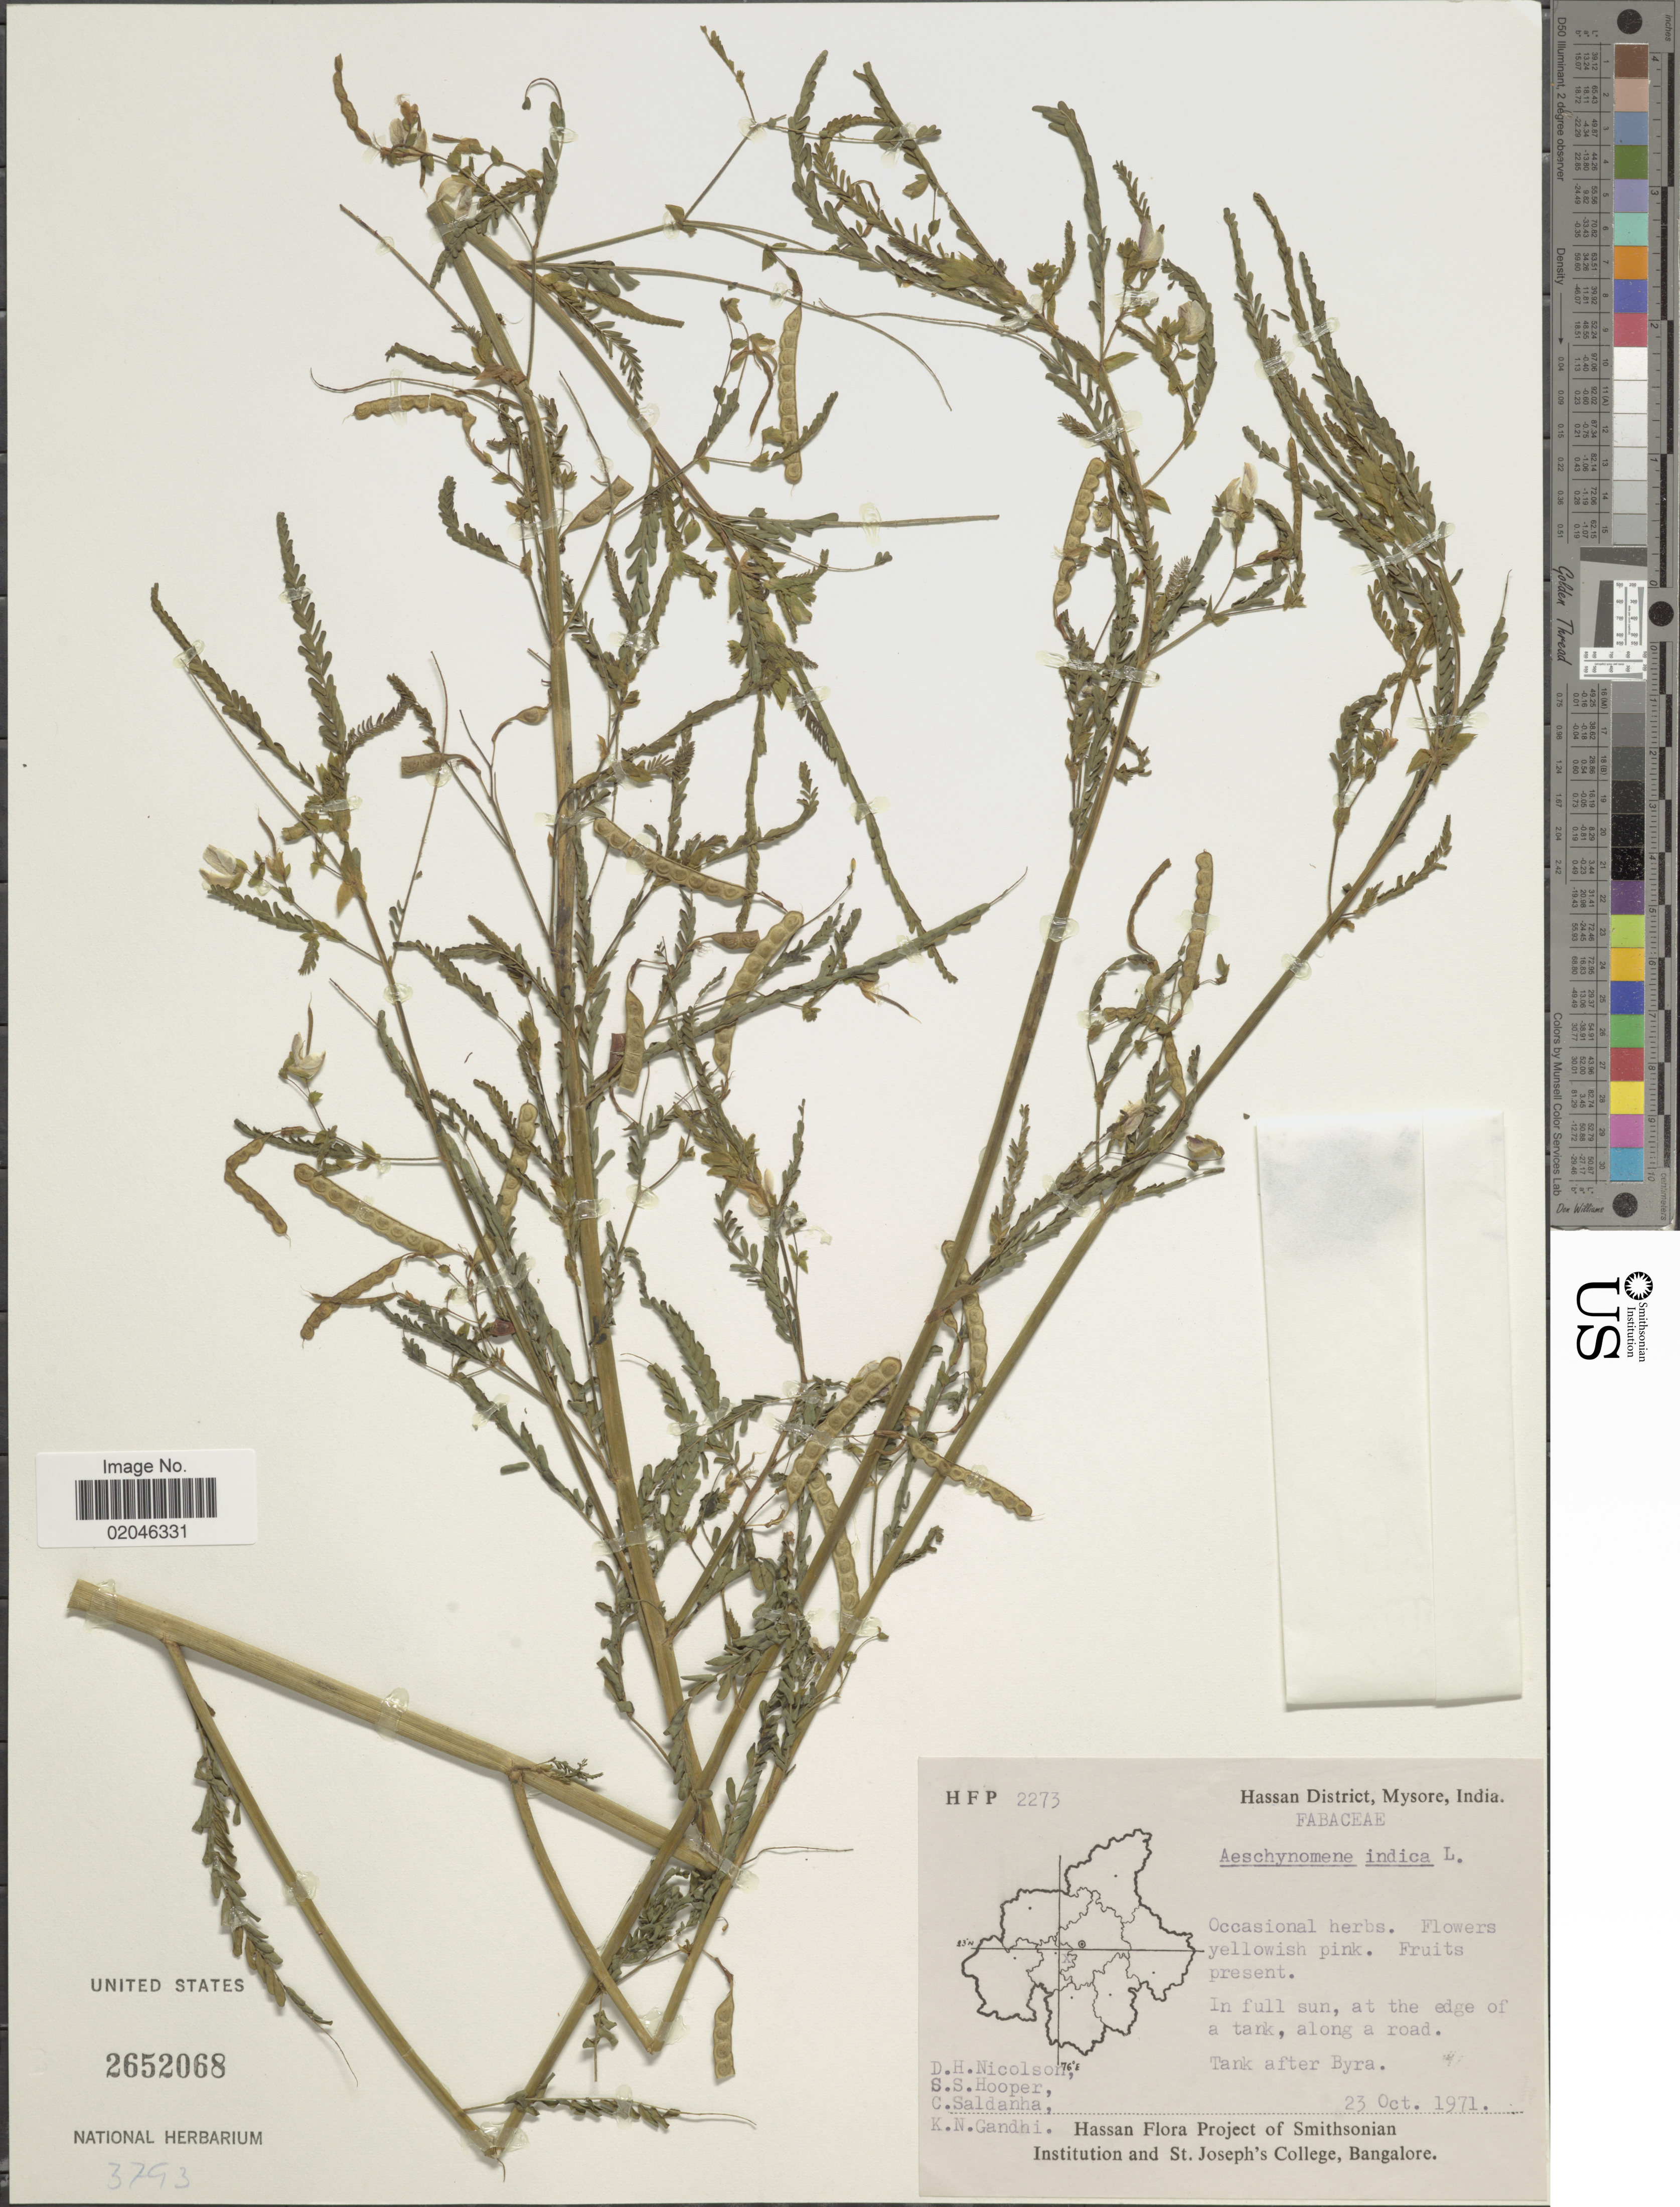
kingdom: Plantae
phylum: Tracheophyta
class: Magnoliopsida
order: Fabales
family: Fabaceae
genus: Aeschynomene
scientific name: Aeschynomene indica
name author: L.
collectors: D. H. Nicolson, S. S. Hooper, C. Saldanha & K. N. Gandhi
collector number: HFP2273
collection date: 1971-10-23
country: India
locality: Hassan District, Mysore, India. In full sun, at the edge of a tank, along a road. Tank after Byra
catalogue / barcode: US 2652068